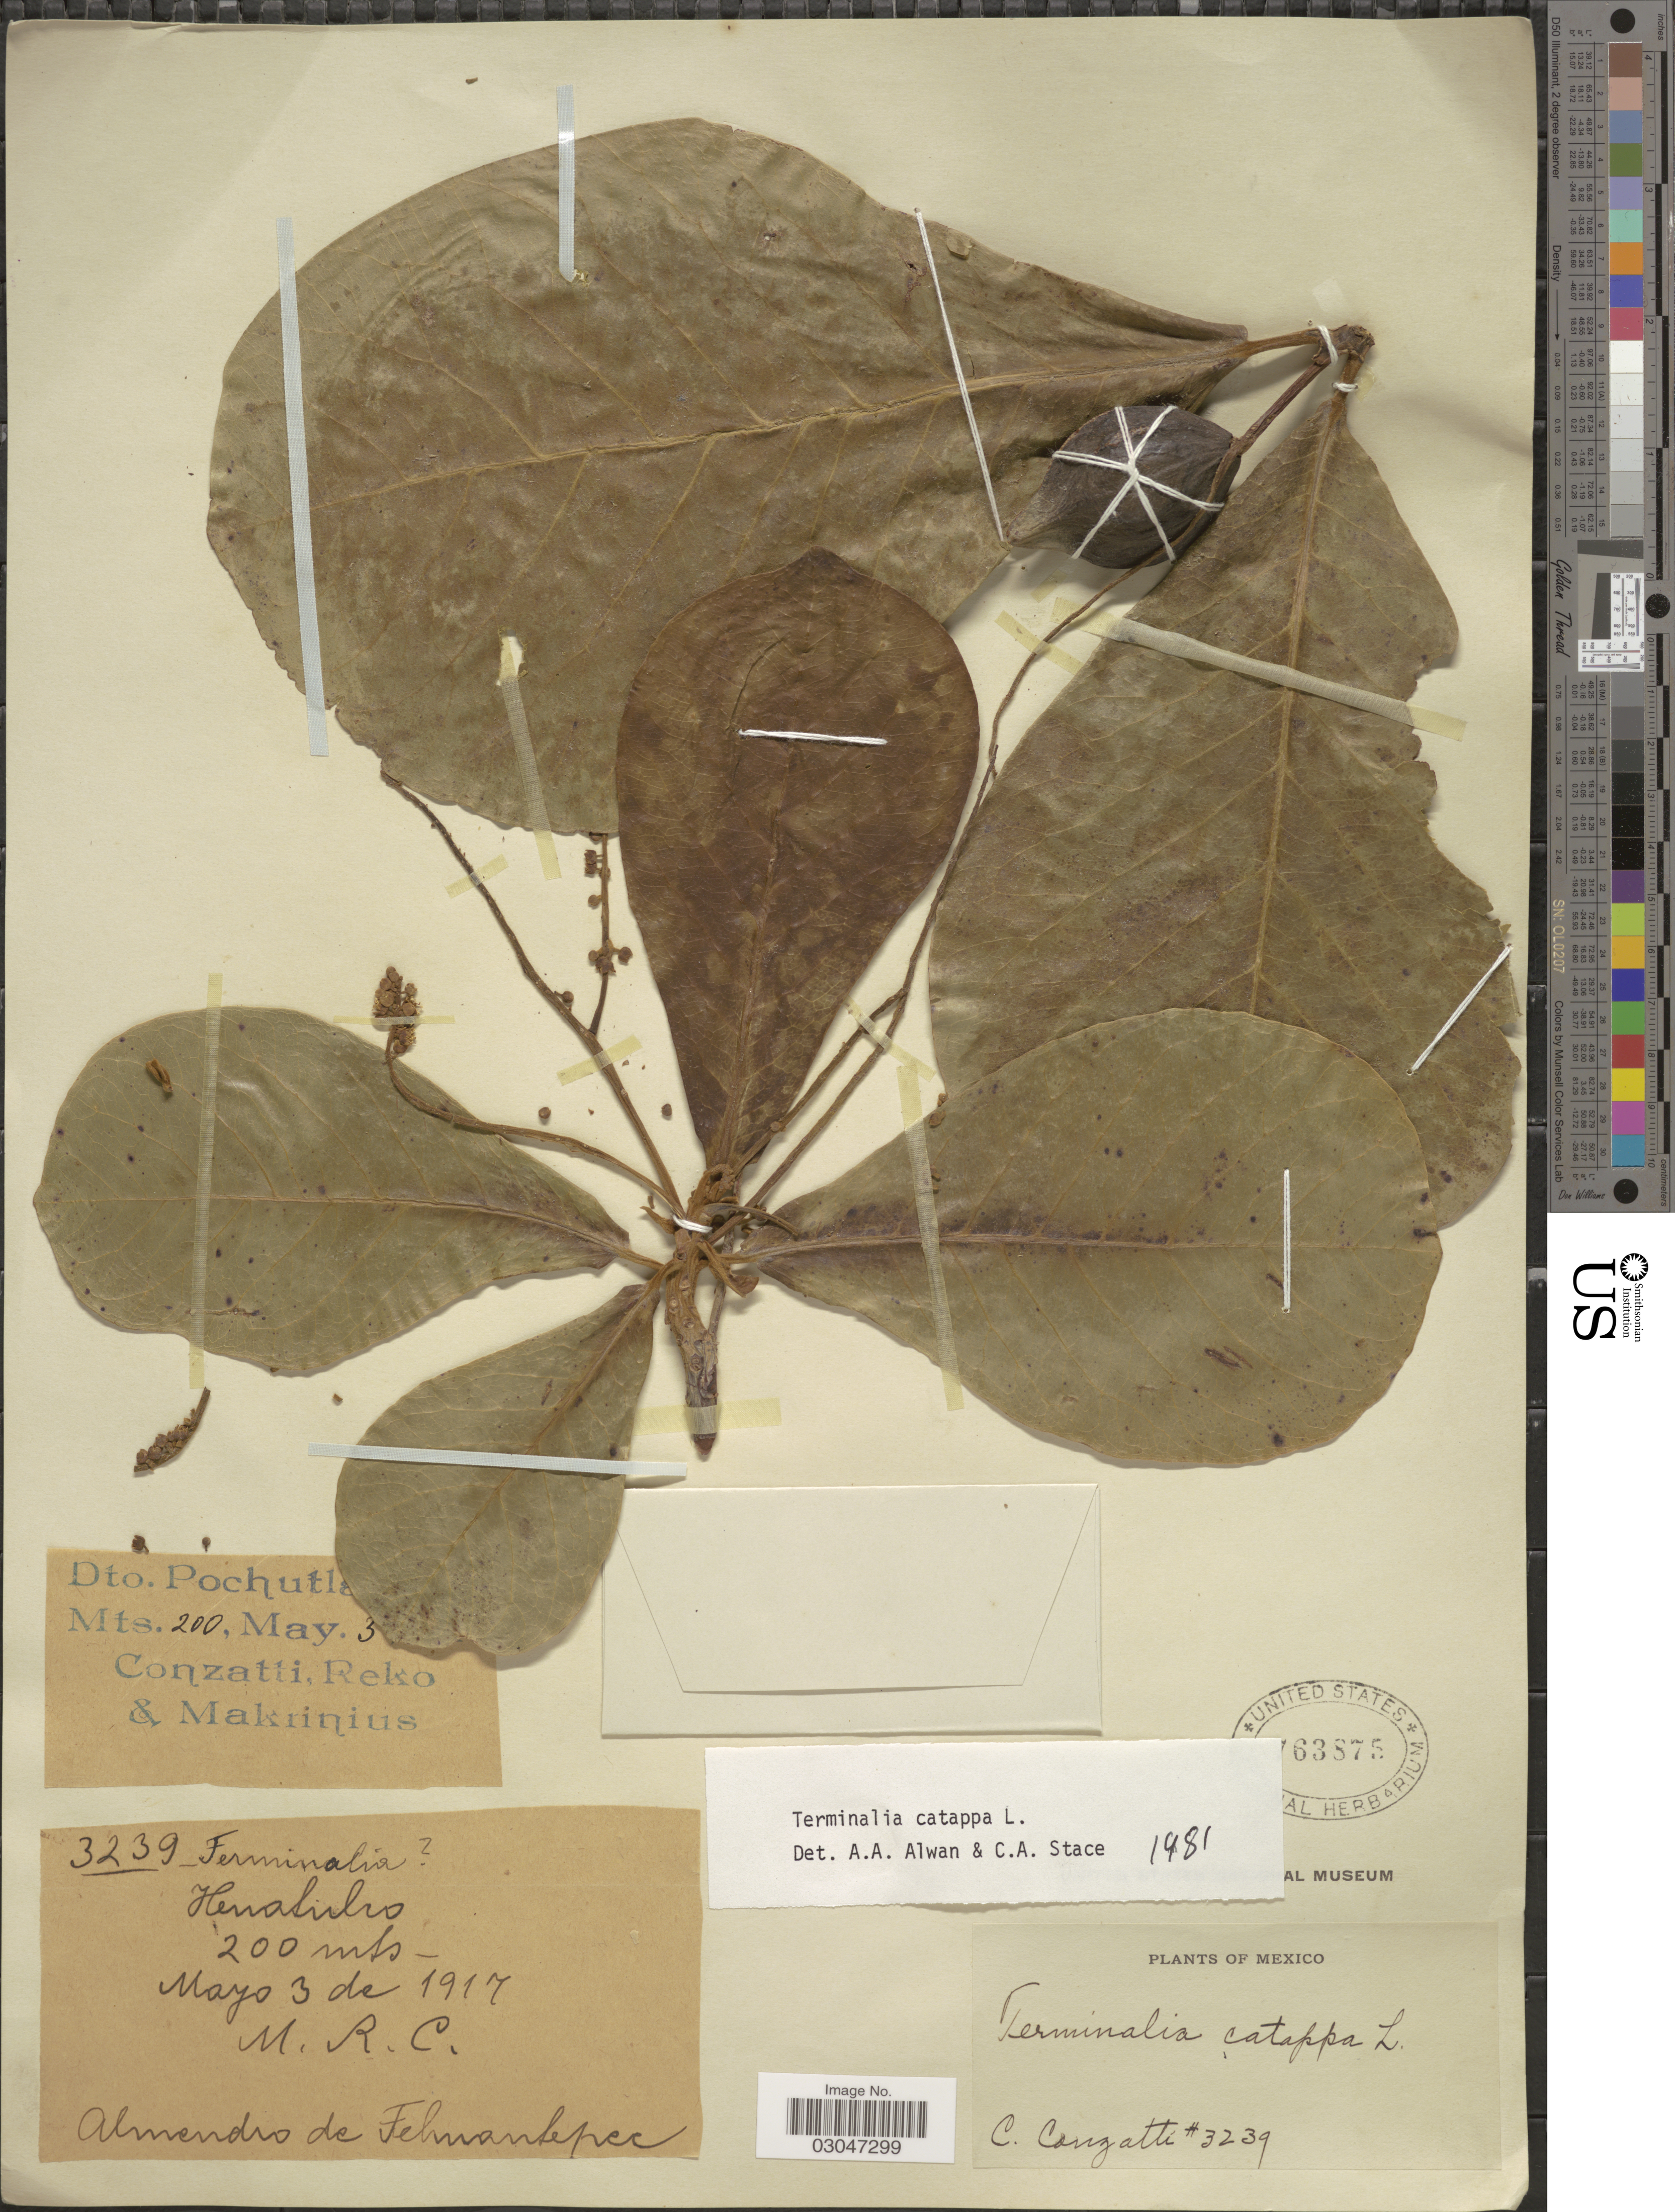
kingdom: Plantae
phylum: Tracheophyta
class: Magnoliopsida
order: Myrtales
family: Combretaceae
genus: Terminalia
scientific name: Terminalia catappa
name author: L.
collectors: C. Conzatti, -. Reko & -. Makrinius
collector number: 3239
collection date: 1917-05-03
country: Mexico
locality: Dto Pochutla, Huatulco Almendri de Tehuantepec.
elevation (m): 200